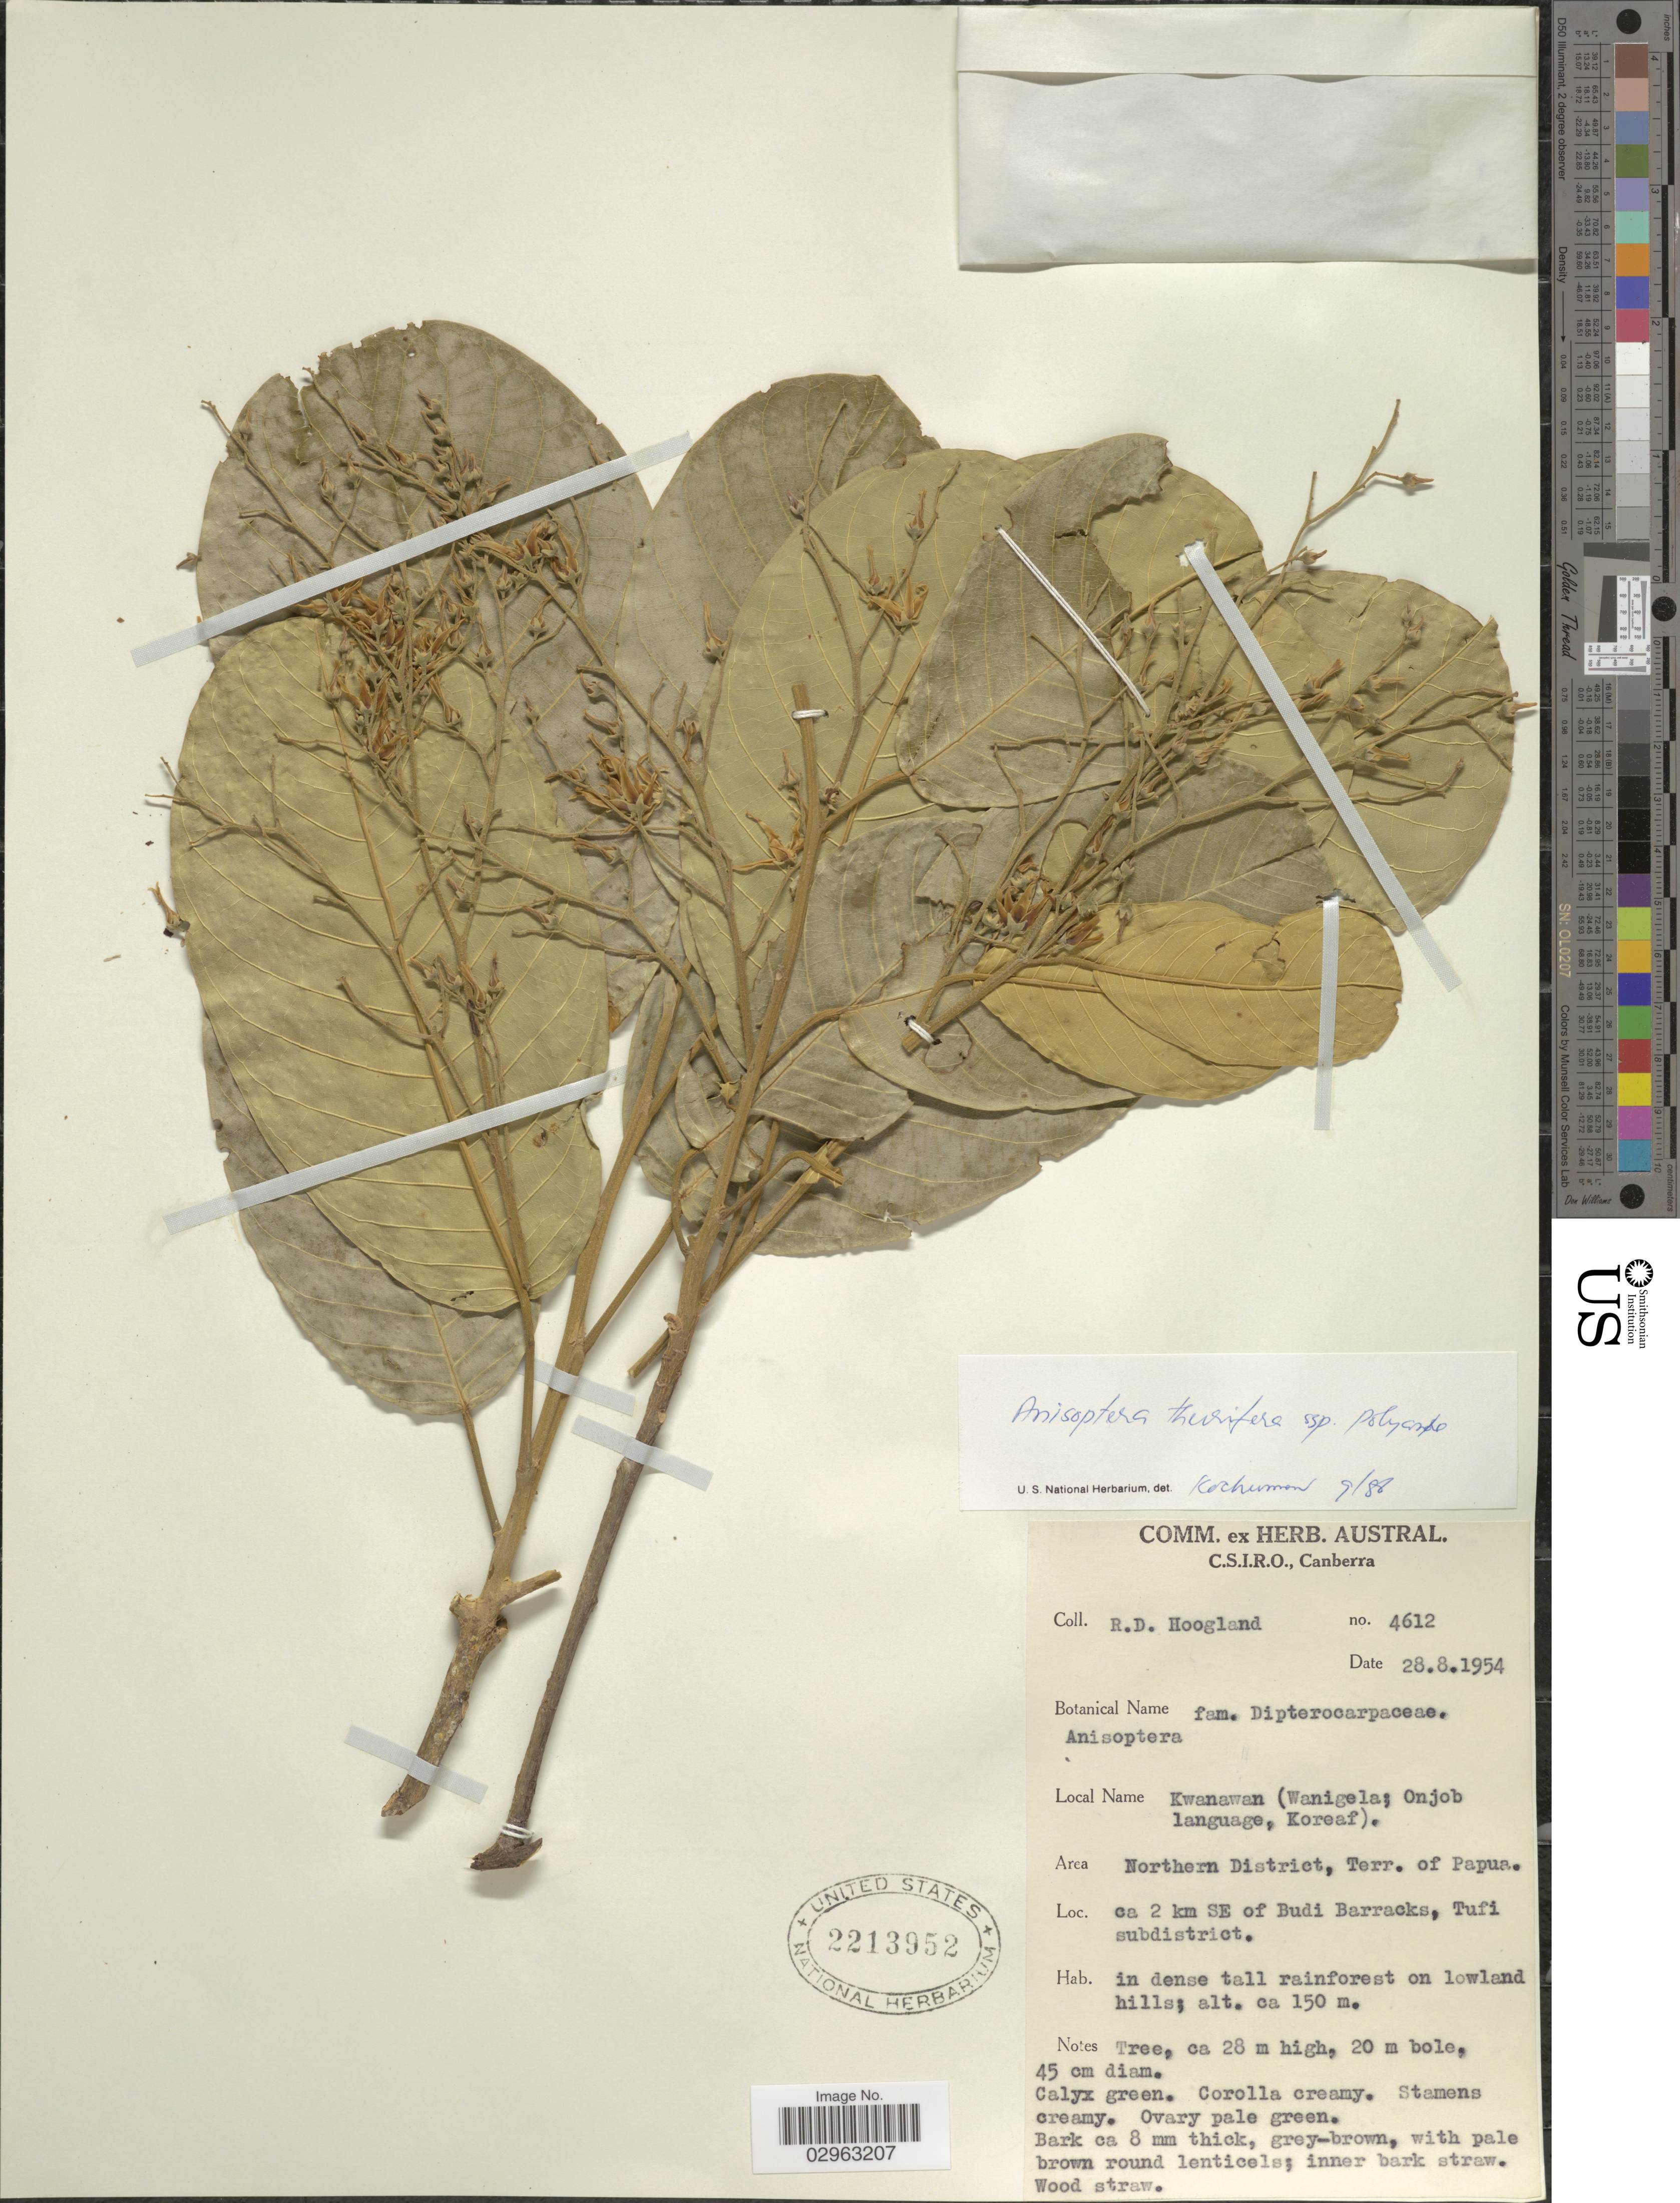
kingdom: Plantae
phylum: Tracheophyta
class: Magnoliopsida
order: Malvales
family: Dipterocarpaceae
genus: Anisoptera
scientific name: Anisoptera thurifera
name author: (Blanco) Blume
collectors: R. D. Hoogland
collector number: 4612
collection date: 1954-08-28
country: Papua New Guinea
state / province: Northern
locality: Northern District, Terr. of Papua. ca 2 km SE of Budi Barracks, Tufi subdistrict.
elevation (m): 150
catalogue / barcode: US 2213952